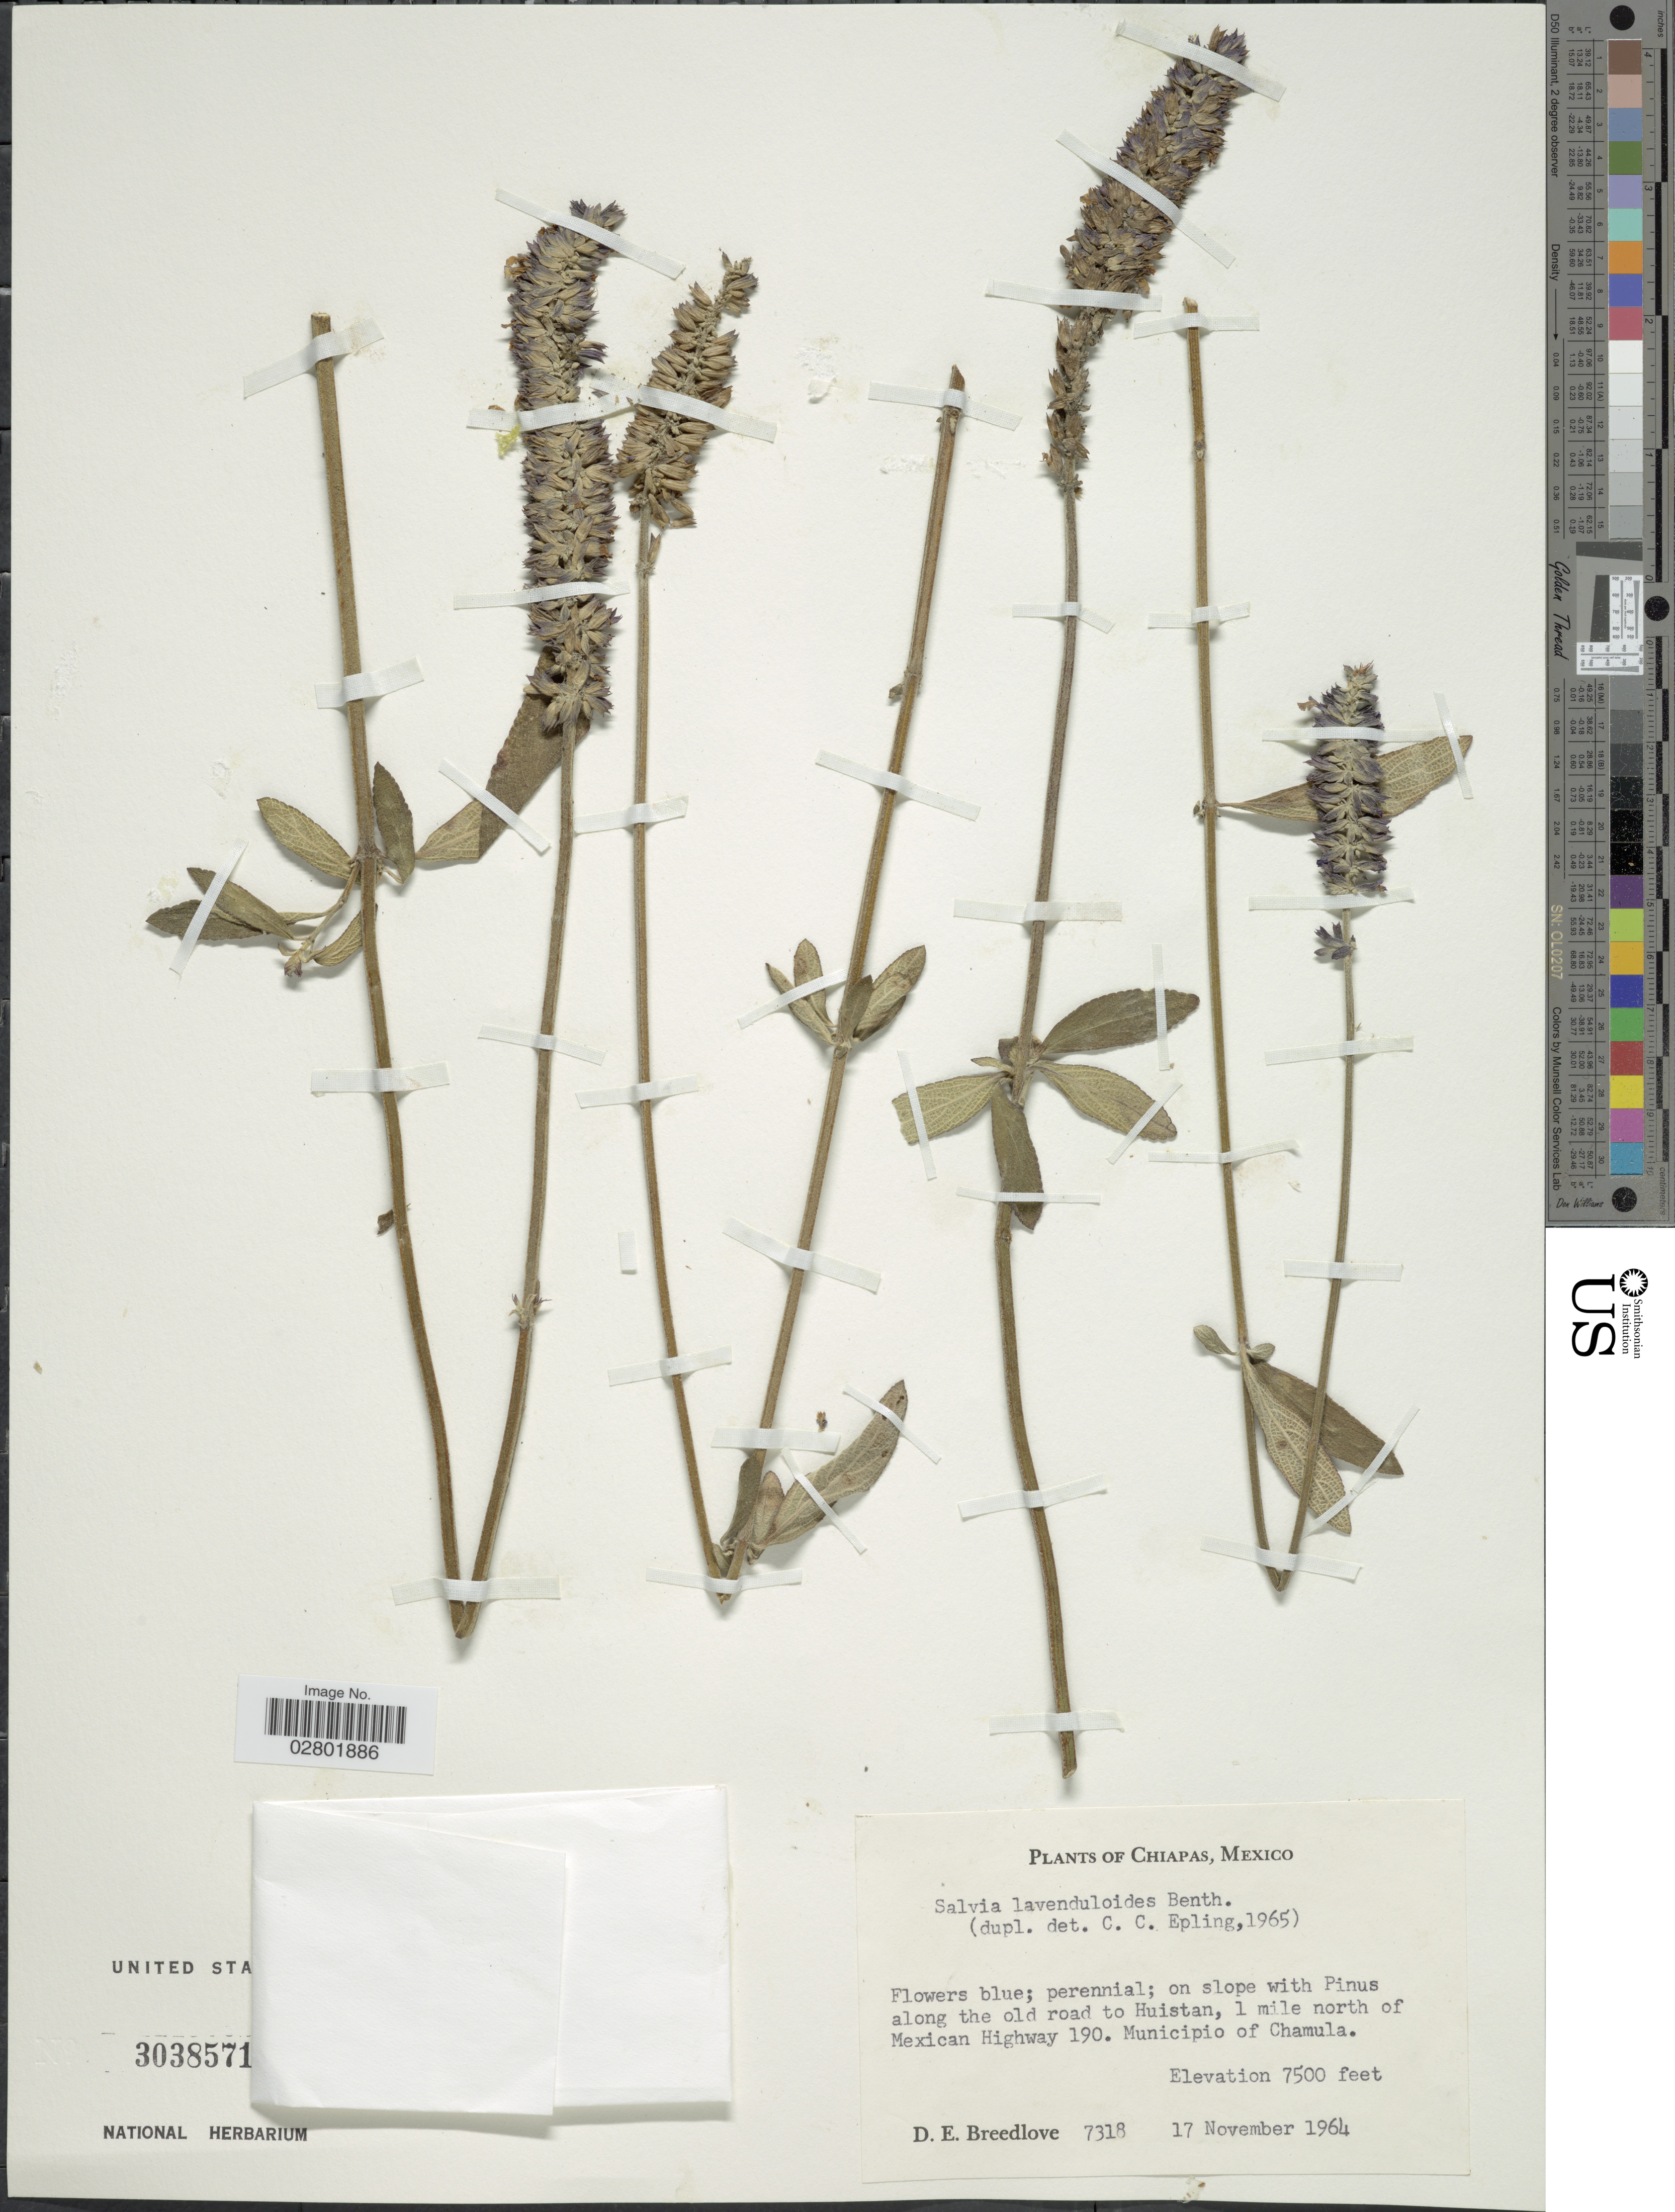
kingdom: Plantae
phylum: Tracheophyta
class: Magnoliopsida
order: Lamiales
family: Lamiaceae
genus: Salvia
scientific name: Salvia lavanduloides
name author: Kunth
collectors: D. E. Breedlove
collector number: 7318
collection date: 1964-11-17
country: Mexico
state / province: Chiapas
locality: On slope with Pinus along the old road to Huistan, 1 mile north of Mexican Highway 190. Municipio of Chamula.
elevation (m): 2286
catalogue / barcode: US 3038571